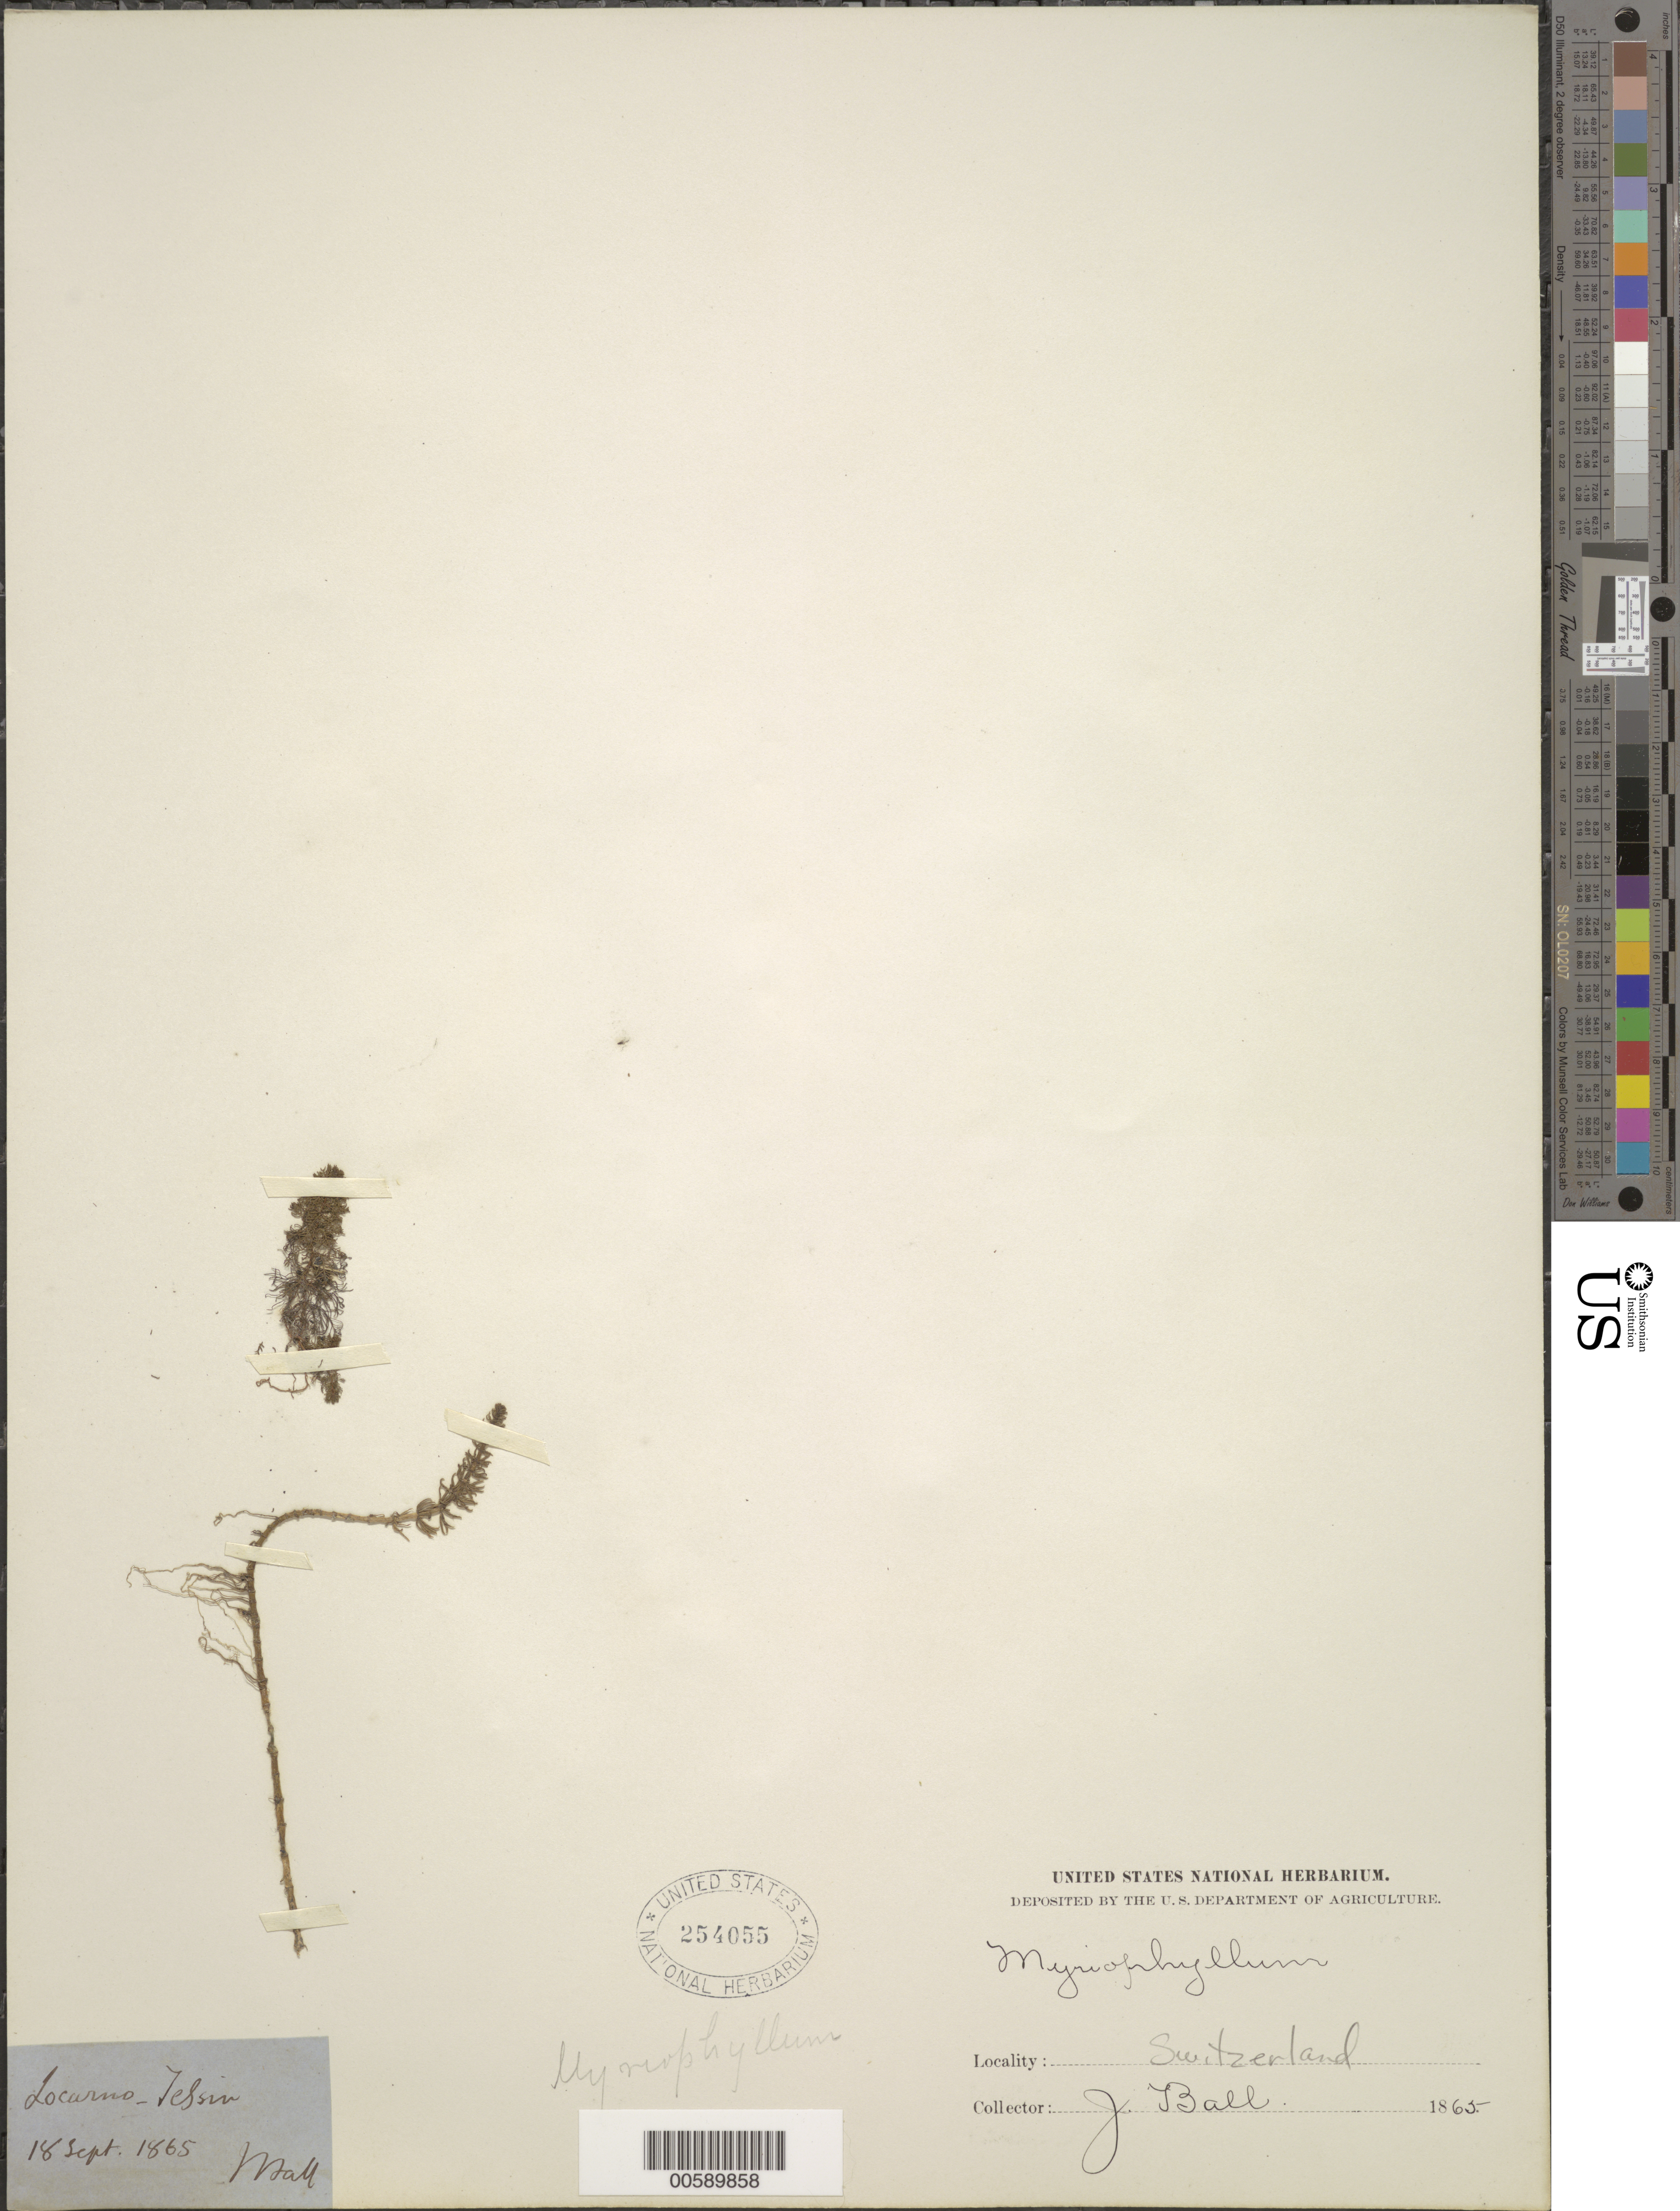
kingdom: Plantae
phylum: Tracheophyta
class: Magnoliopsida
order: Saxifragales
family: Haloragaceae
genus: Myriophyllum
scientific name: Myriophyllum sp.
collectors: J. Ball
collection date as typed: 18 Sep 1865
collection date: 1865-09-18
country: Switzerland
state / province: Ticino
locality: Locarno - tessin. [Tessin Canton = Ticino Canton]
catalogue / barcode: US 254055